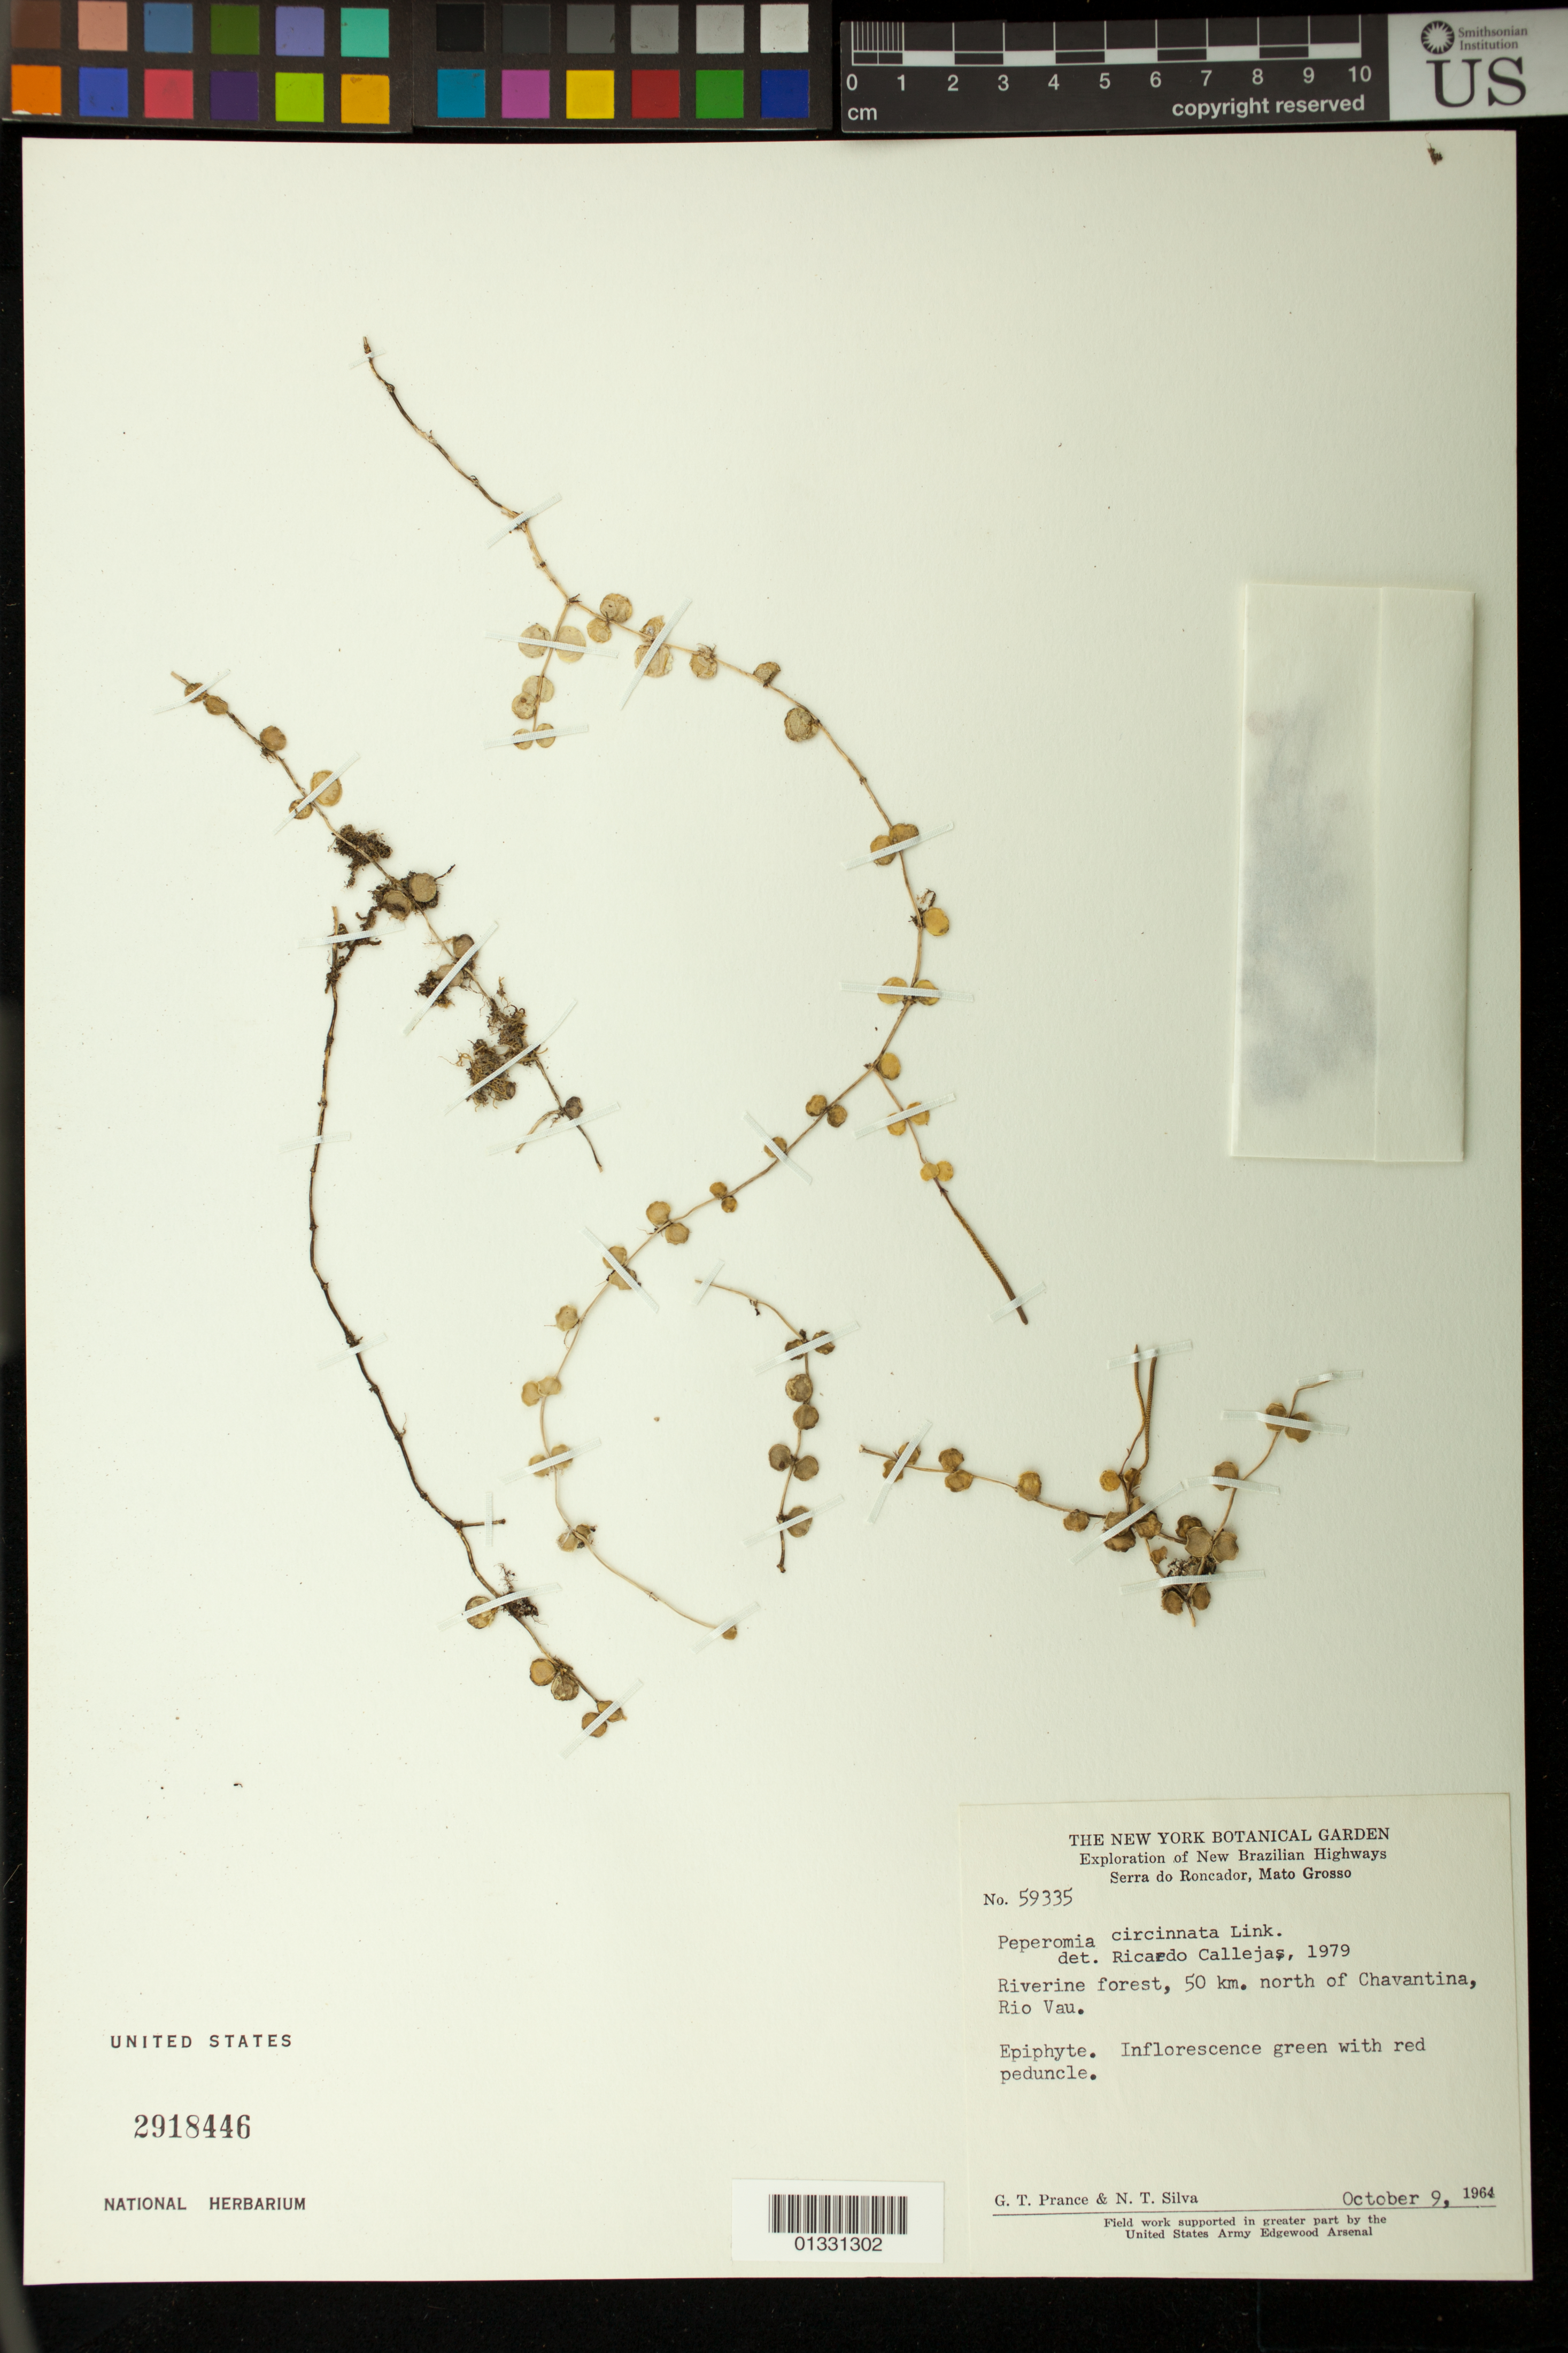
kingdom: Plantae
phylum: Tracheophyta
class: Magnoliopsida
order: Piperales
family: Piperaceae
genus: Peperomia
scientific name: Peperomia circinnata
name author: Link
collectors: G. T. Prance & N. Silva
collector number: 59335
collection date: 1964-10-09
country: Brazil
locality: Serra do Roncador. 50 km North of Chavantina. Rio Vau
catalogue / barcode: US 2918446